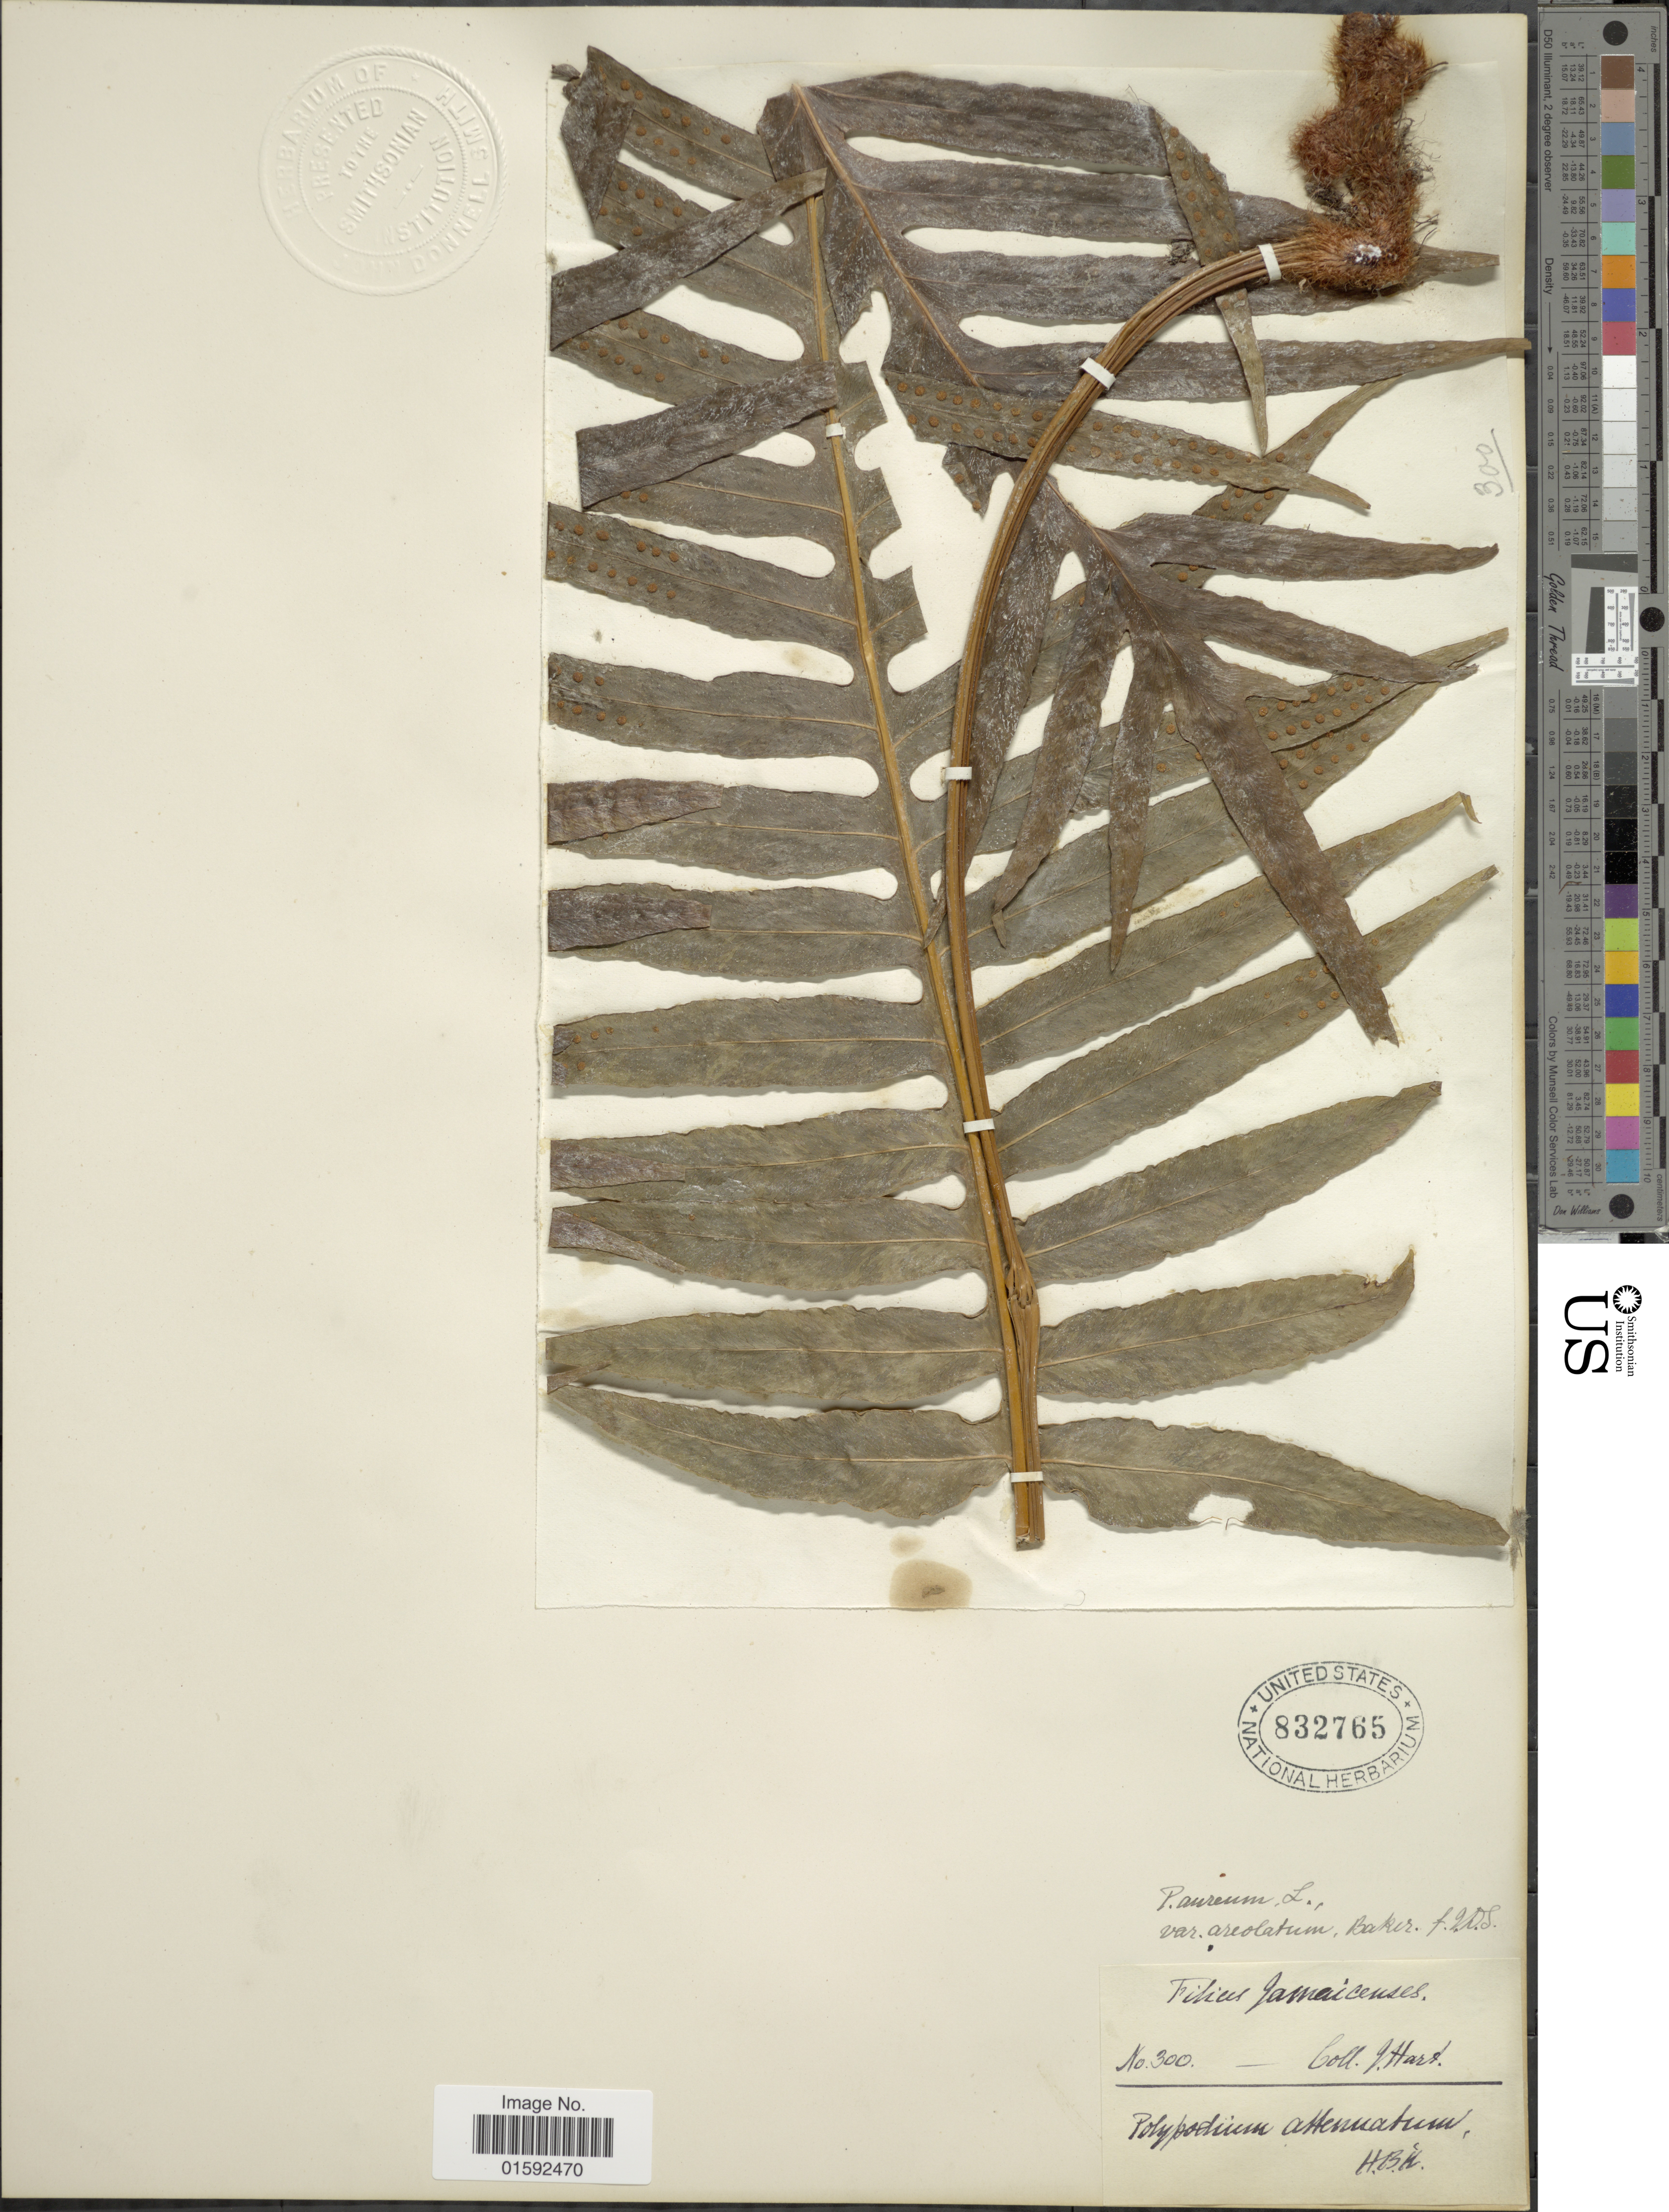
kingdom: Plantae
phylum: Tracheophyta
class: Polypodiopsida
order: Polypodiales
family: Polypodiaceae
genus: Phlebodium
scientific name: Phlebodium pseudoaureum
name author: (Cav.) Lellinger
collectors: J. Hart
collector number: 300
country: Jamaica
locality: Jamaicenses.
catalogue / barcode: US 832765